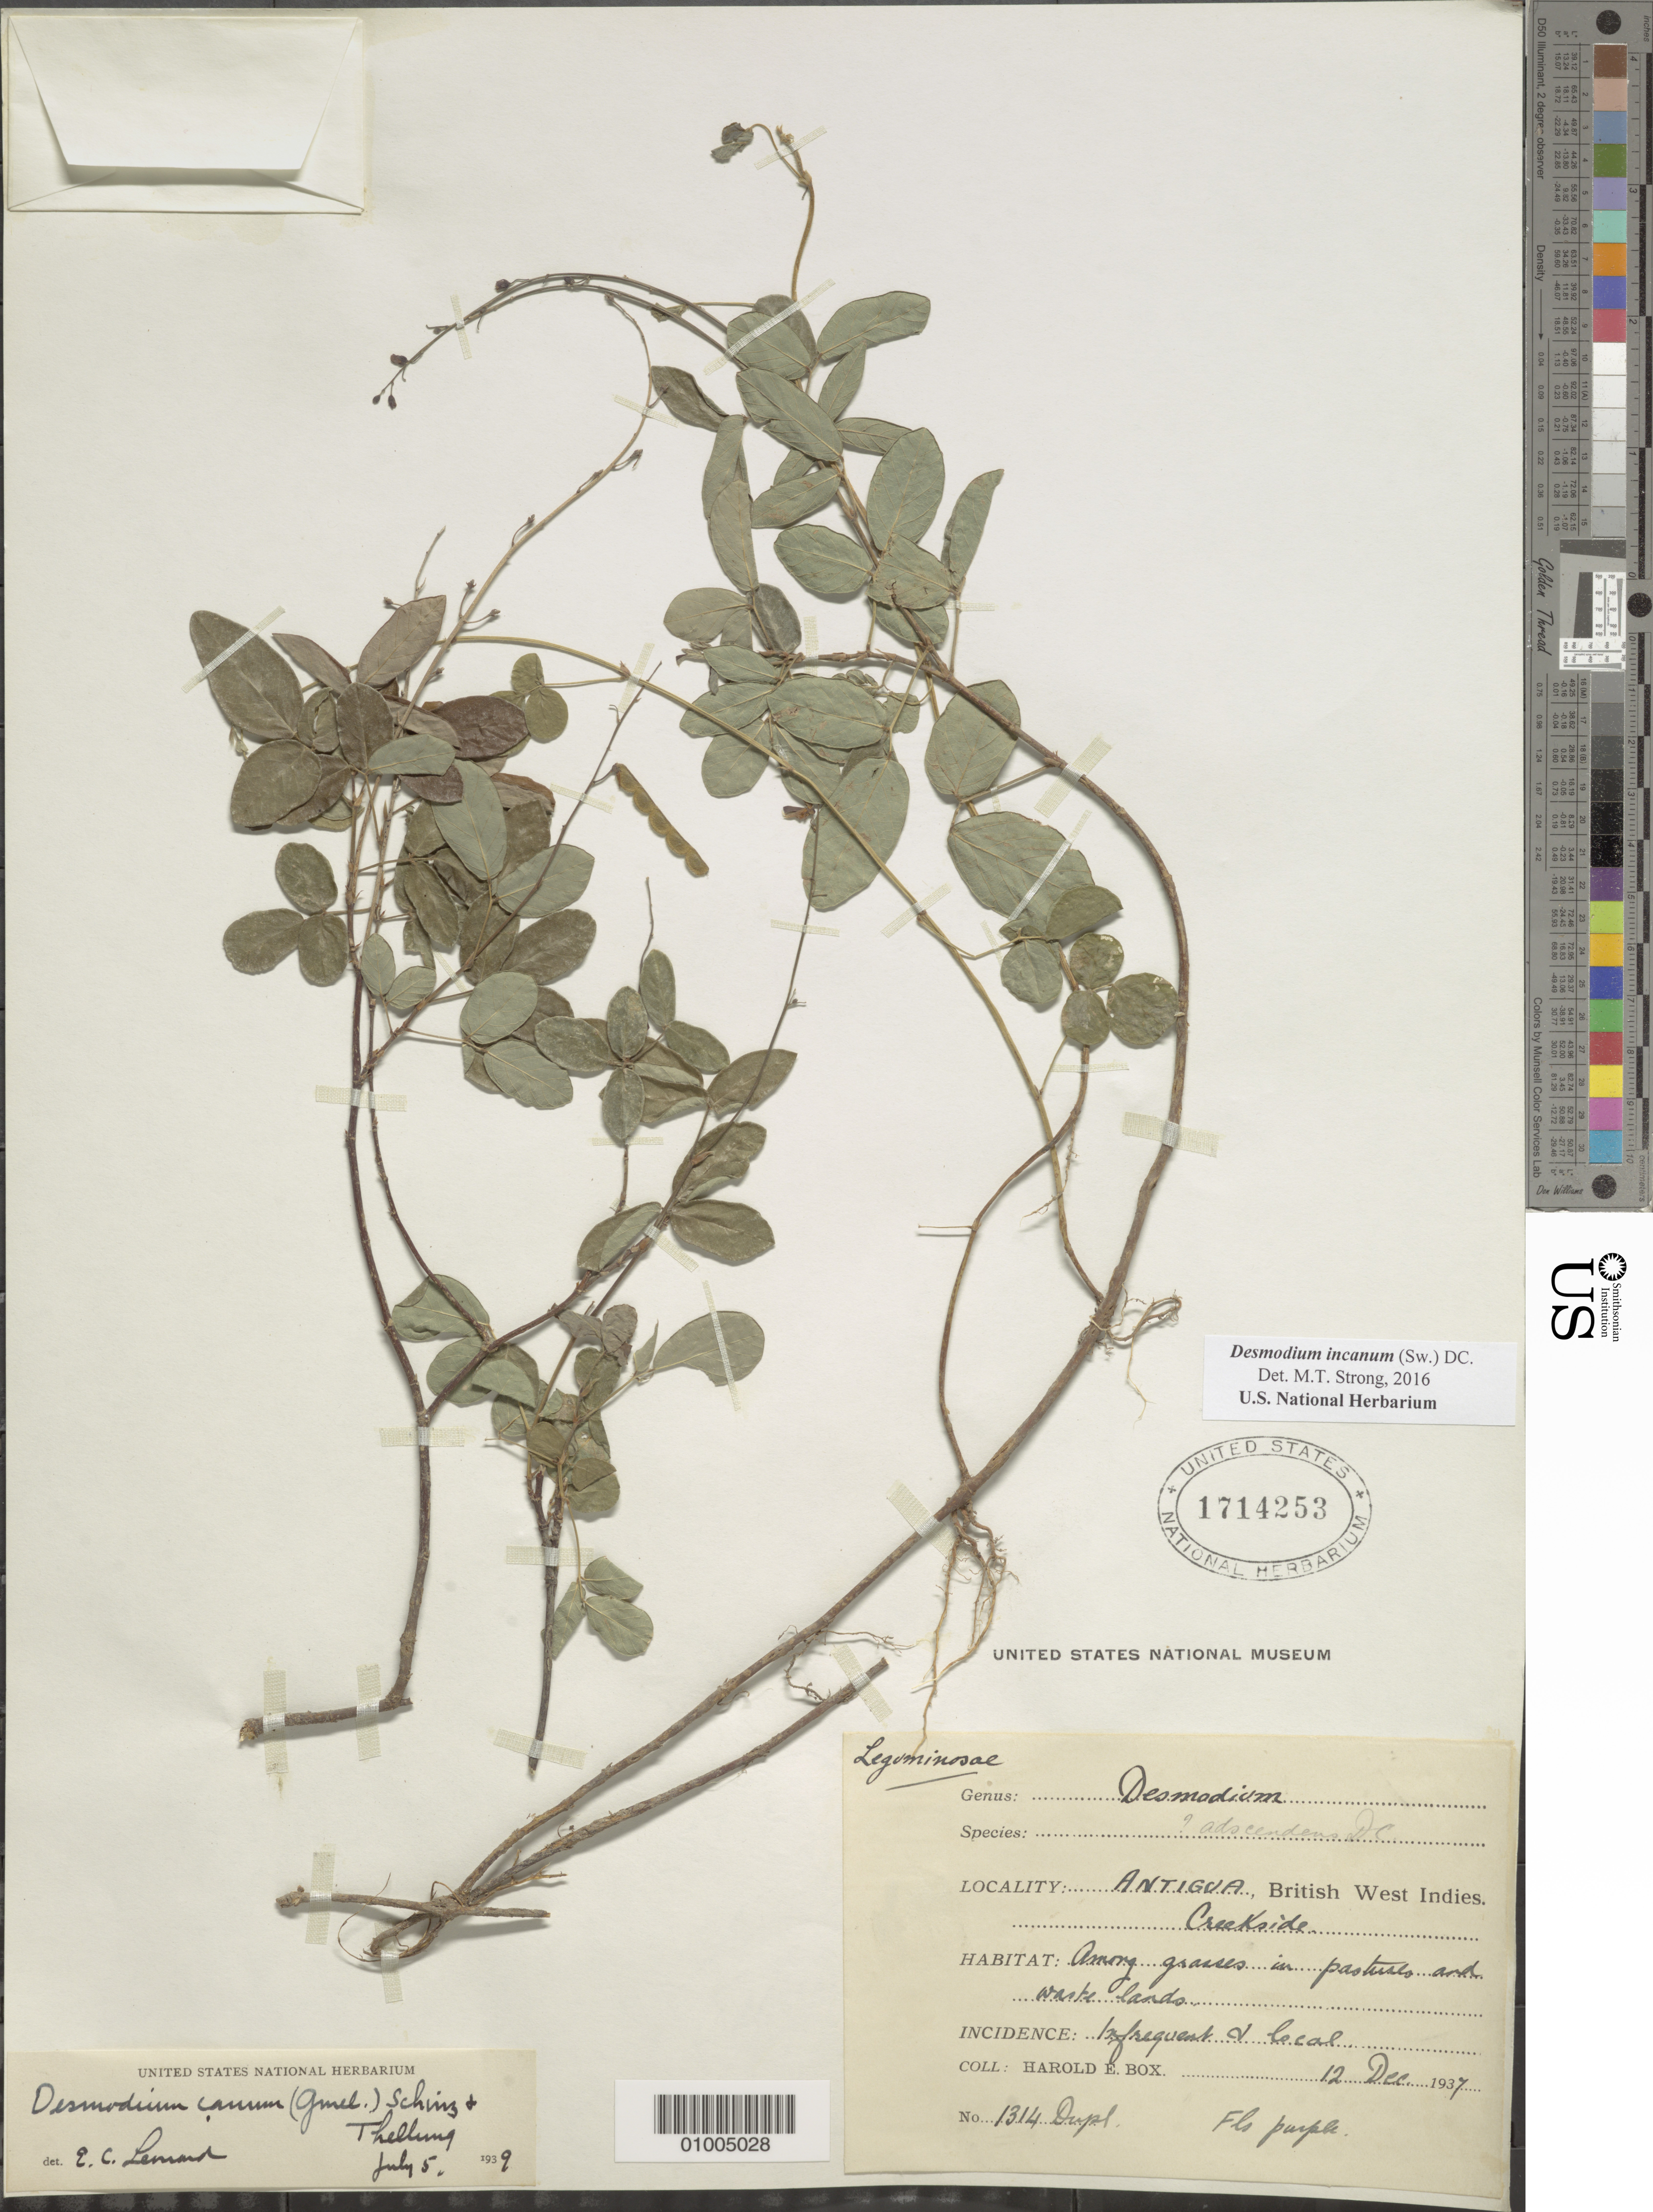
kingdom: Plantae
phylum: Tracheophyta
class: Magnoliopsida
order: Fabales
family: Fabaceae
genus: Desmodium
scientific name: Desmodium incanum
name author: (Sw.) DC.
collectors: H. E. Box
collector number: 1314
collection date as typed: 12 Dec 1937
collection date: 1937-12-12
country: Antigua and Barbuda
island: Antigua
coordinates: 0 N, 0 E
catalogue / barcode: US 1714253